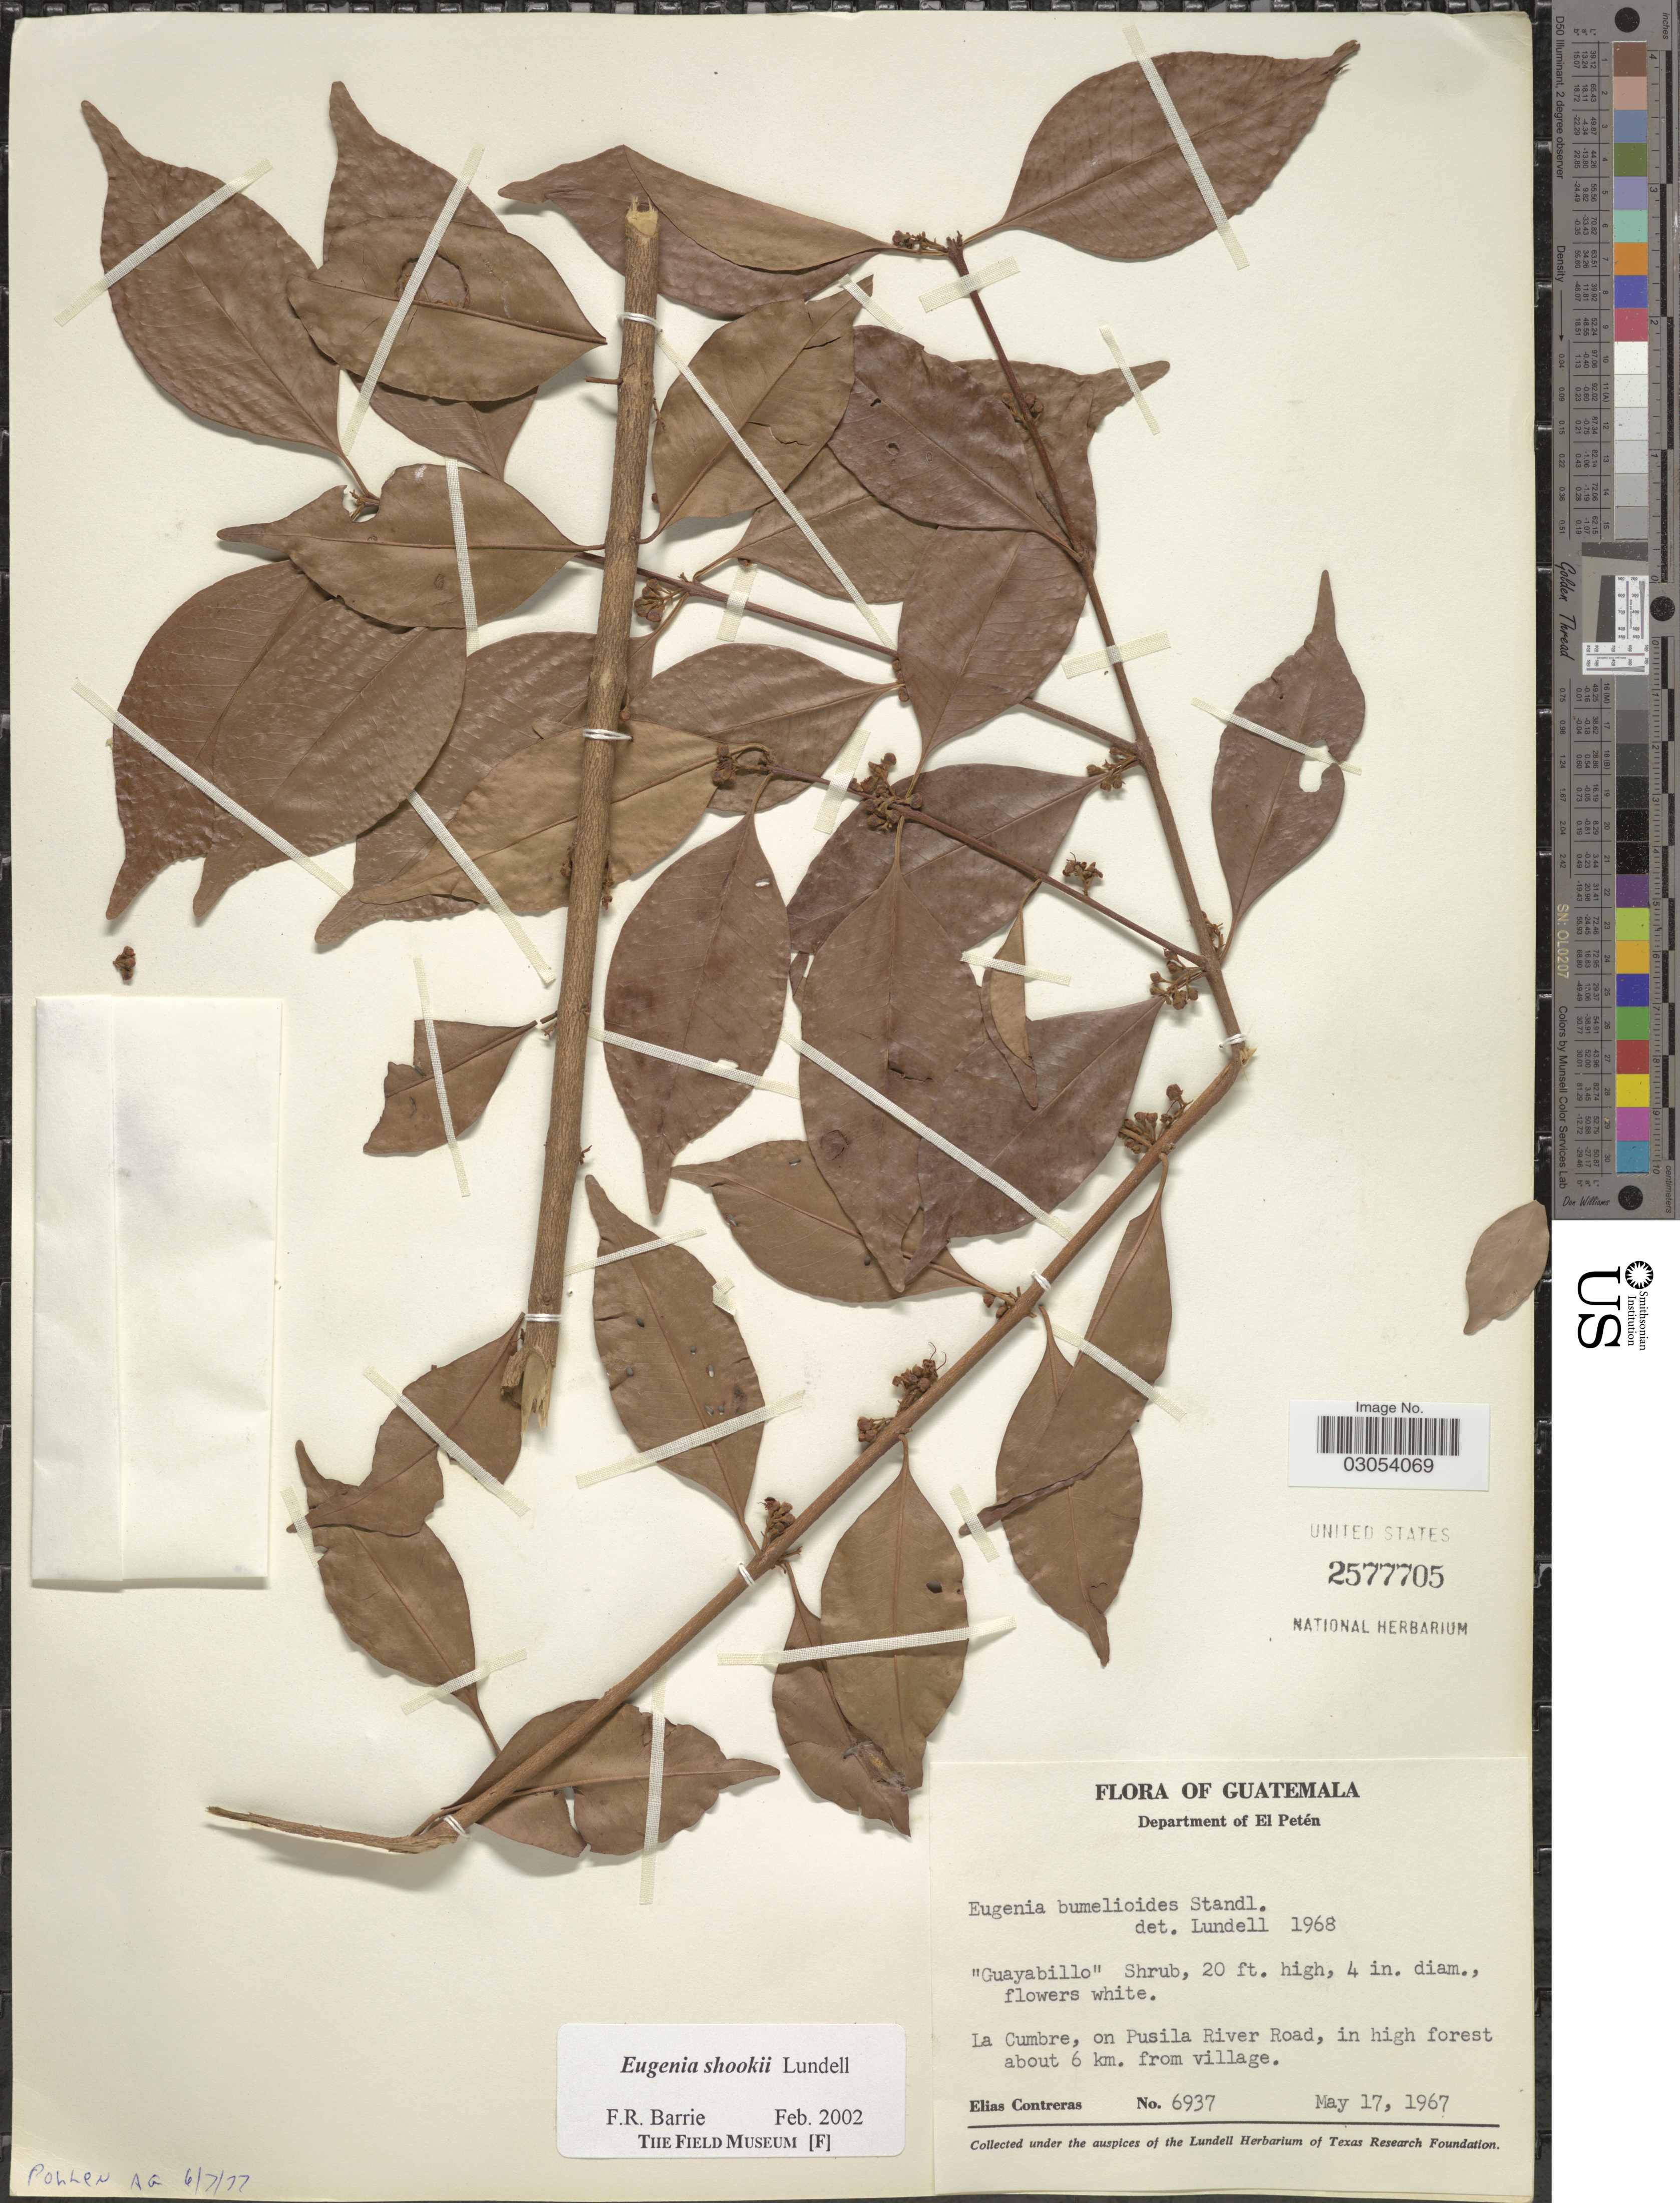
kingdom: Plantae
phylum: Tracheophyta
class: Magnoliopsida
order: Myrtales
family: Myrtaceae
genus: Eugenia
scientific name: Eugenia shookii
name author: Lundell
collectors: E. Contreras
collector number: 6937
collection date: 1967-05-17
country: Guatemala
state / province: El Petén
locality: Department of El Petén. La Cumbre, on Pusila River Road, in high forest about 6 km. from village.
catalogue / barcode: US 2577705